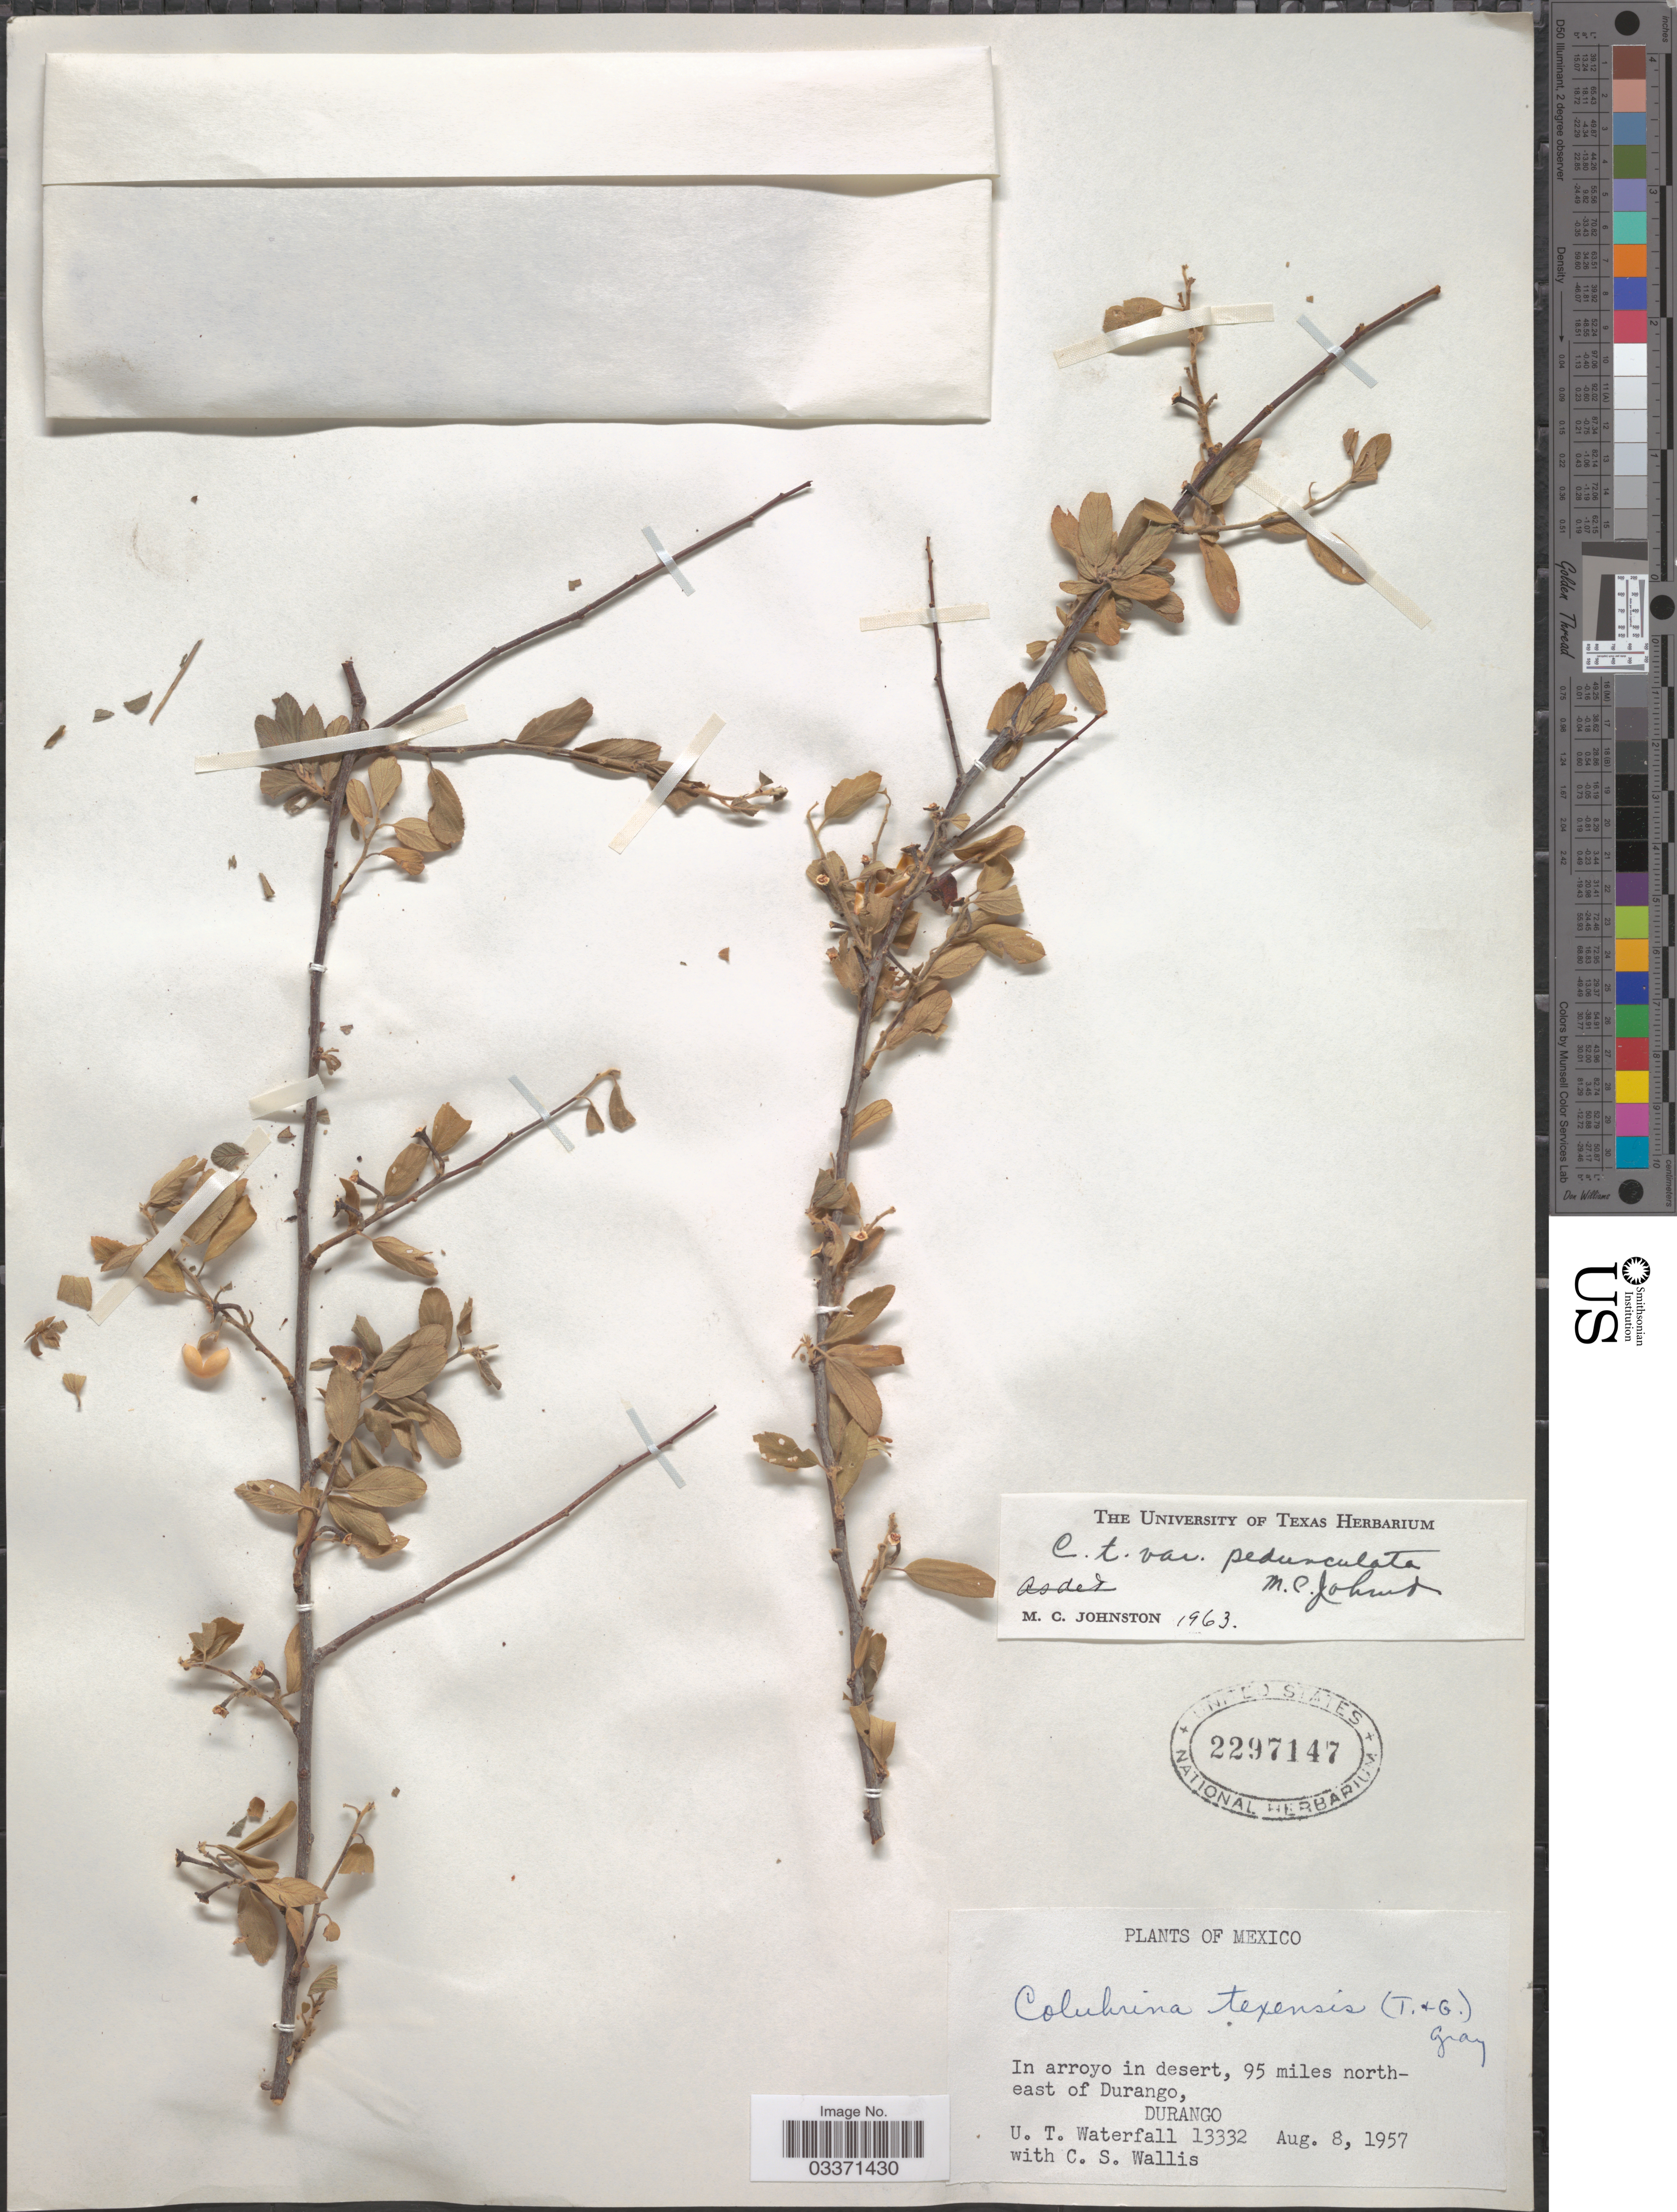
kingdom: Plantae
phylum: Tracheophyta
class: Magnoliopsida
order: Rosales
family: Rhamnaceae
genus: Colubrina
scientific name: Colubrina texensis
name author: (Torr. & A. Gray) A. Gray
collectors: U. T. Waterfall & C. S. Wallis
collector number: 13332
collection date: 1957-08-08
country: Mexico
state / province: Durango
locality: In arroyo desertm 95 miles northeast of Durango.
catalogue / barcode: US 2297147